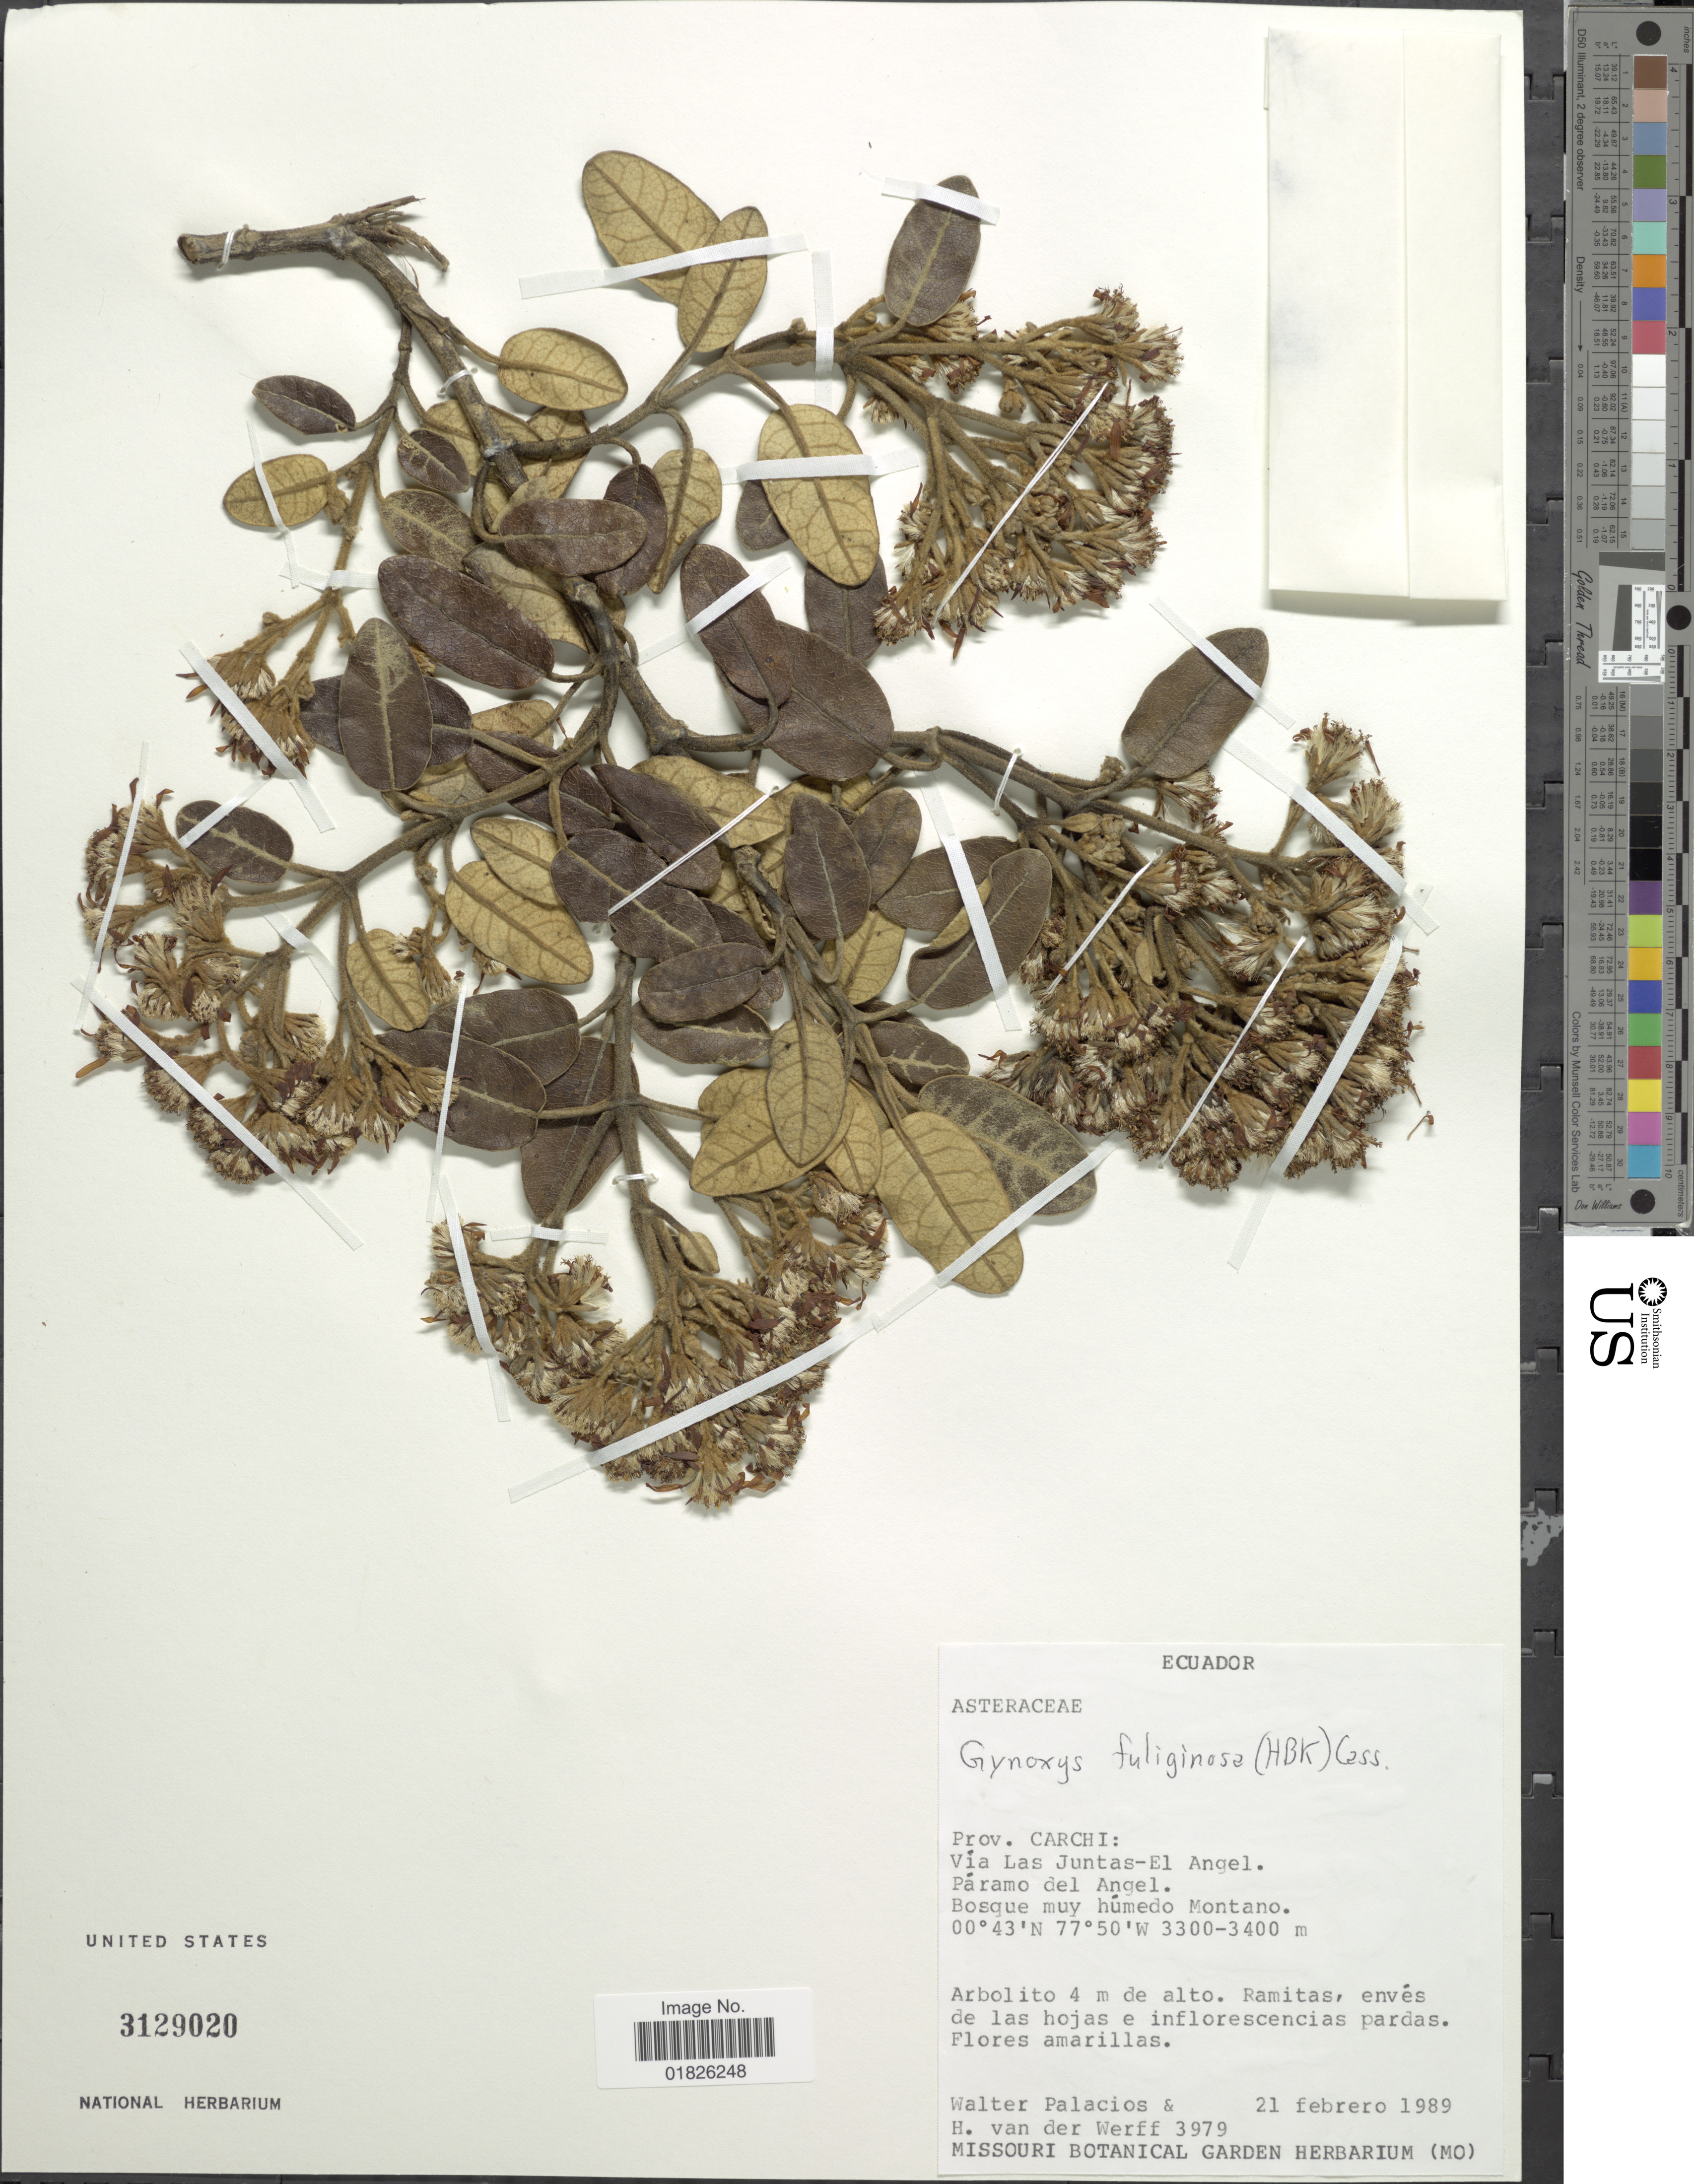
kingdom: Plantae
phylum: Tracheophyta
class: Magnoliopsida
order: Asterales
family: Asteraceae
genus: Gynoxys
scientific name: Gynoxys fuliginosa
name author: Cass.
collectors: W. Palacios & H. van der Werff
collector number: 3979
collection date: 1989-02-21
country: Ecuador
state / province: Carchi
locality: Via Las Juntas-El Angel, paramo del Angel.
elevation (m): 3300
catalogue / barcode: US 3129020